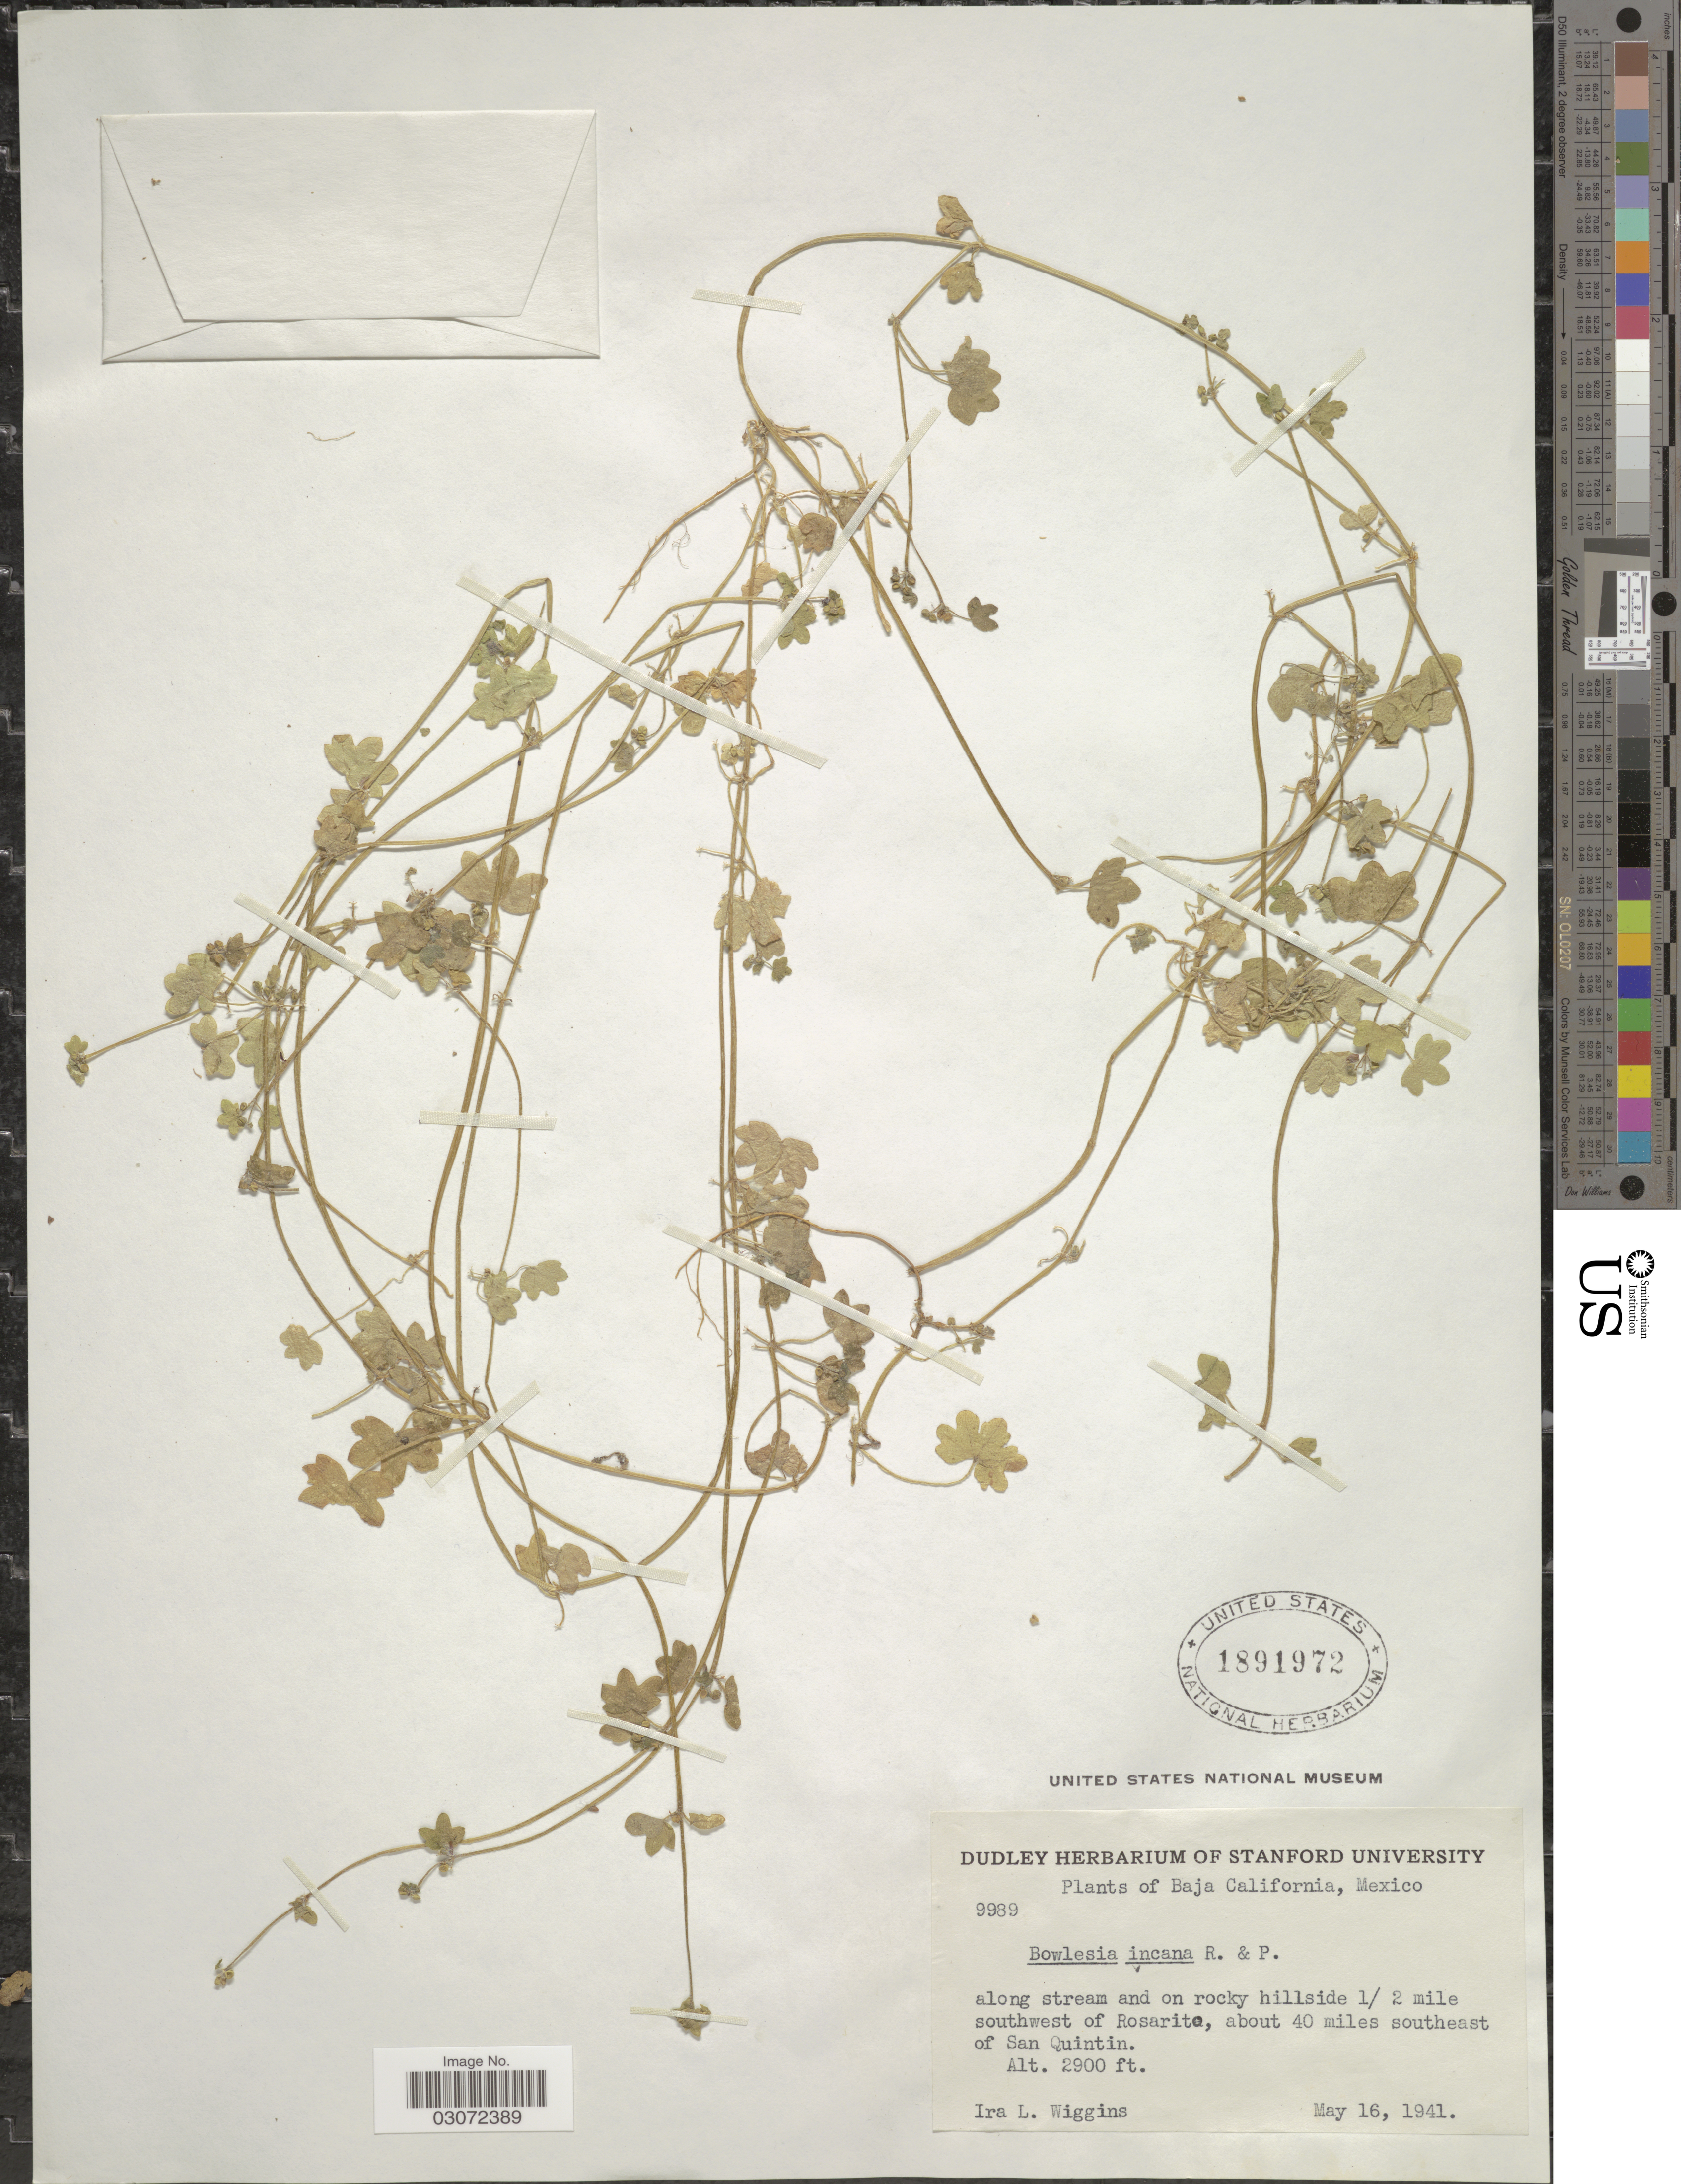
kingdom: Plantae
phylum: Tracheophyta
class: Magnoliopsida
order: Apiales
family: Apiaceae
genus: Bowlesia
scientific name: Bowlesia incana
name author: Ruiz & Pav.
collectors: I. L. Wiggins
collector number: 9989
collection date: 1941-05-16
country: Mexico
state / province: Baja California Norte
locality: Along stream and on rocky hillside 1/2 mile southwest of Rosarito, about 40 miles southeast of San Quintin.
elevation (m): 884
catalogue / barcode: US 1891972